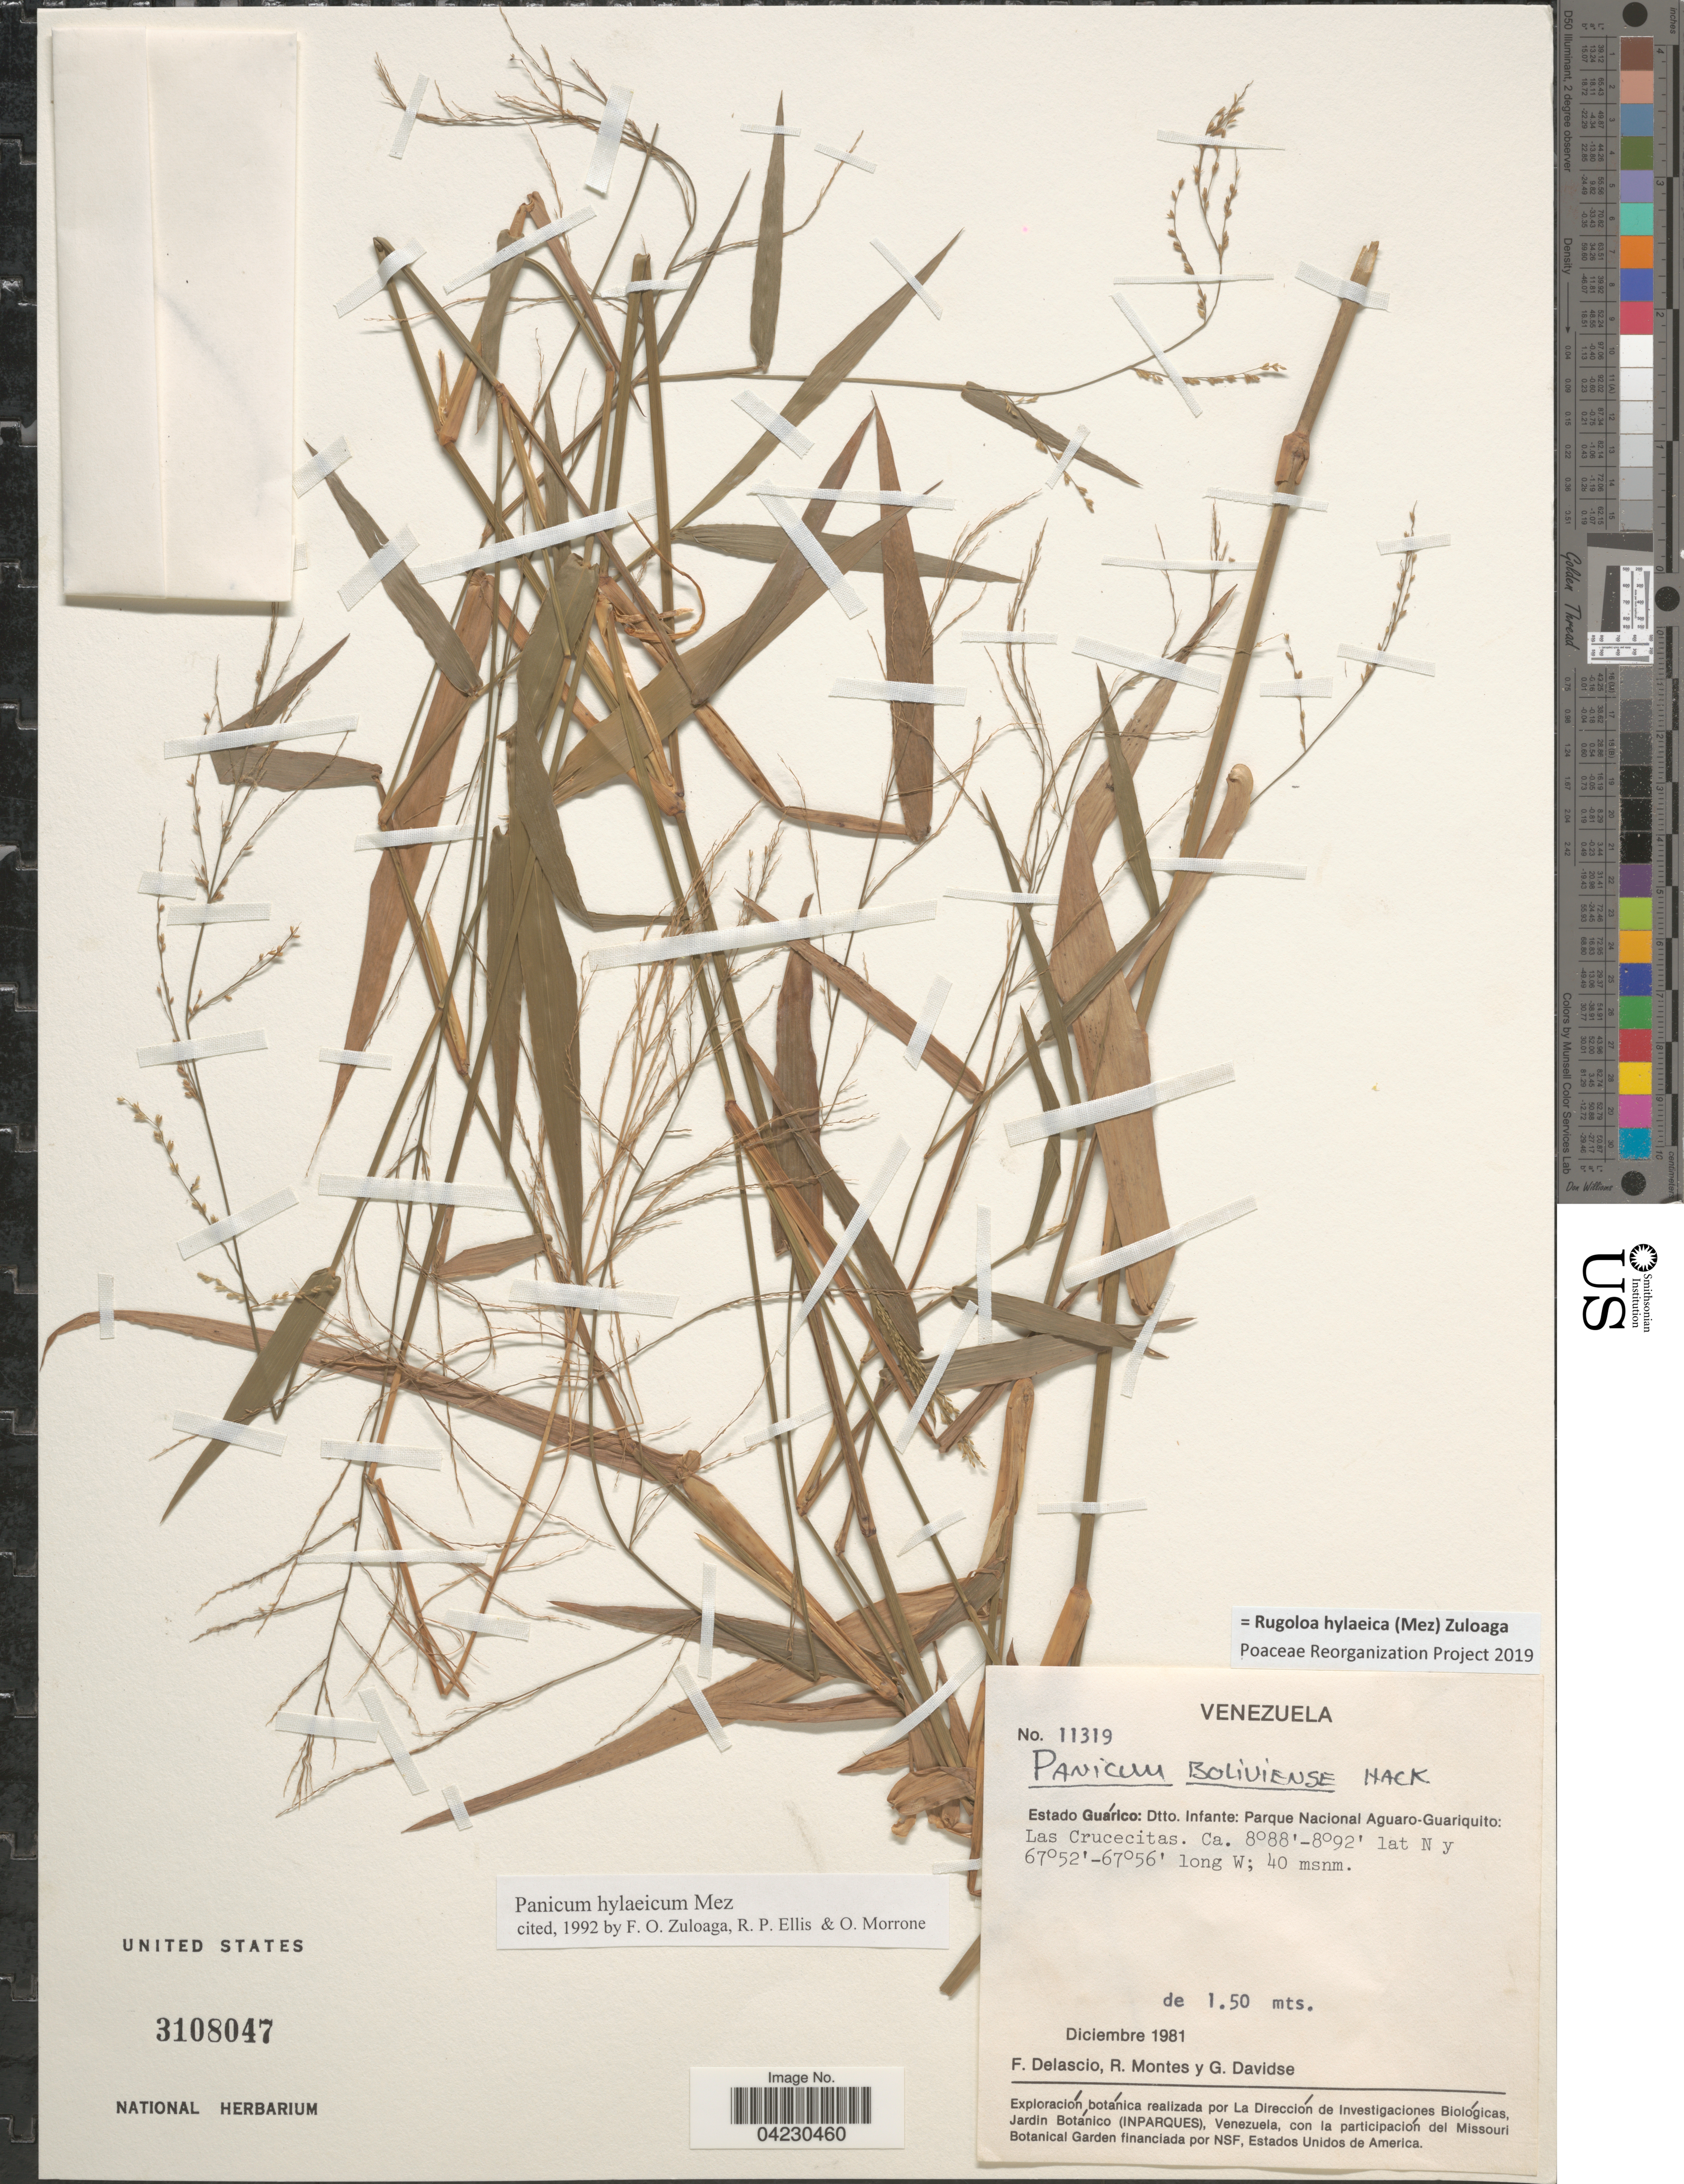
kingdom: Plantae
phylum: Tracheophyta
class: Liliopsida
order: Poales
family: Poaceae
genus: Rugoloa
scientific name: Rugoloa hylaeica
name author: (Mez) Zuloaga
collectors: F. Delascio C., R. Montes & G. Davidse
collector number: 11319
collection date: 1981-12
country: Venezuela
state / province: Guarico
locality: Dtto. Infante: Parque Nacional Aguaro-Guariquito: Las Crucecitas. Exploración botánica realizada por La Dirección de Investigaciones Biológicas, Jardin Botánico (Inparques).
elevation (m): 40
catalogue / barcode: US 3108047